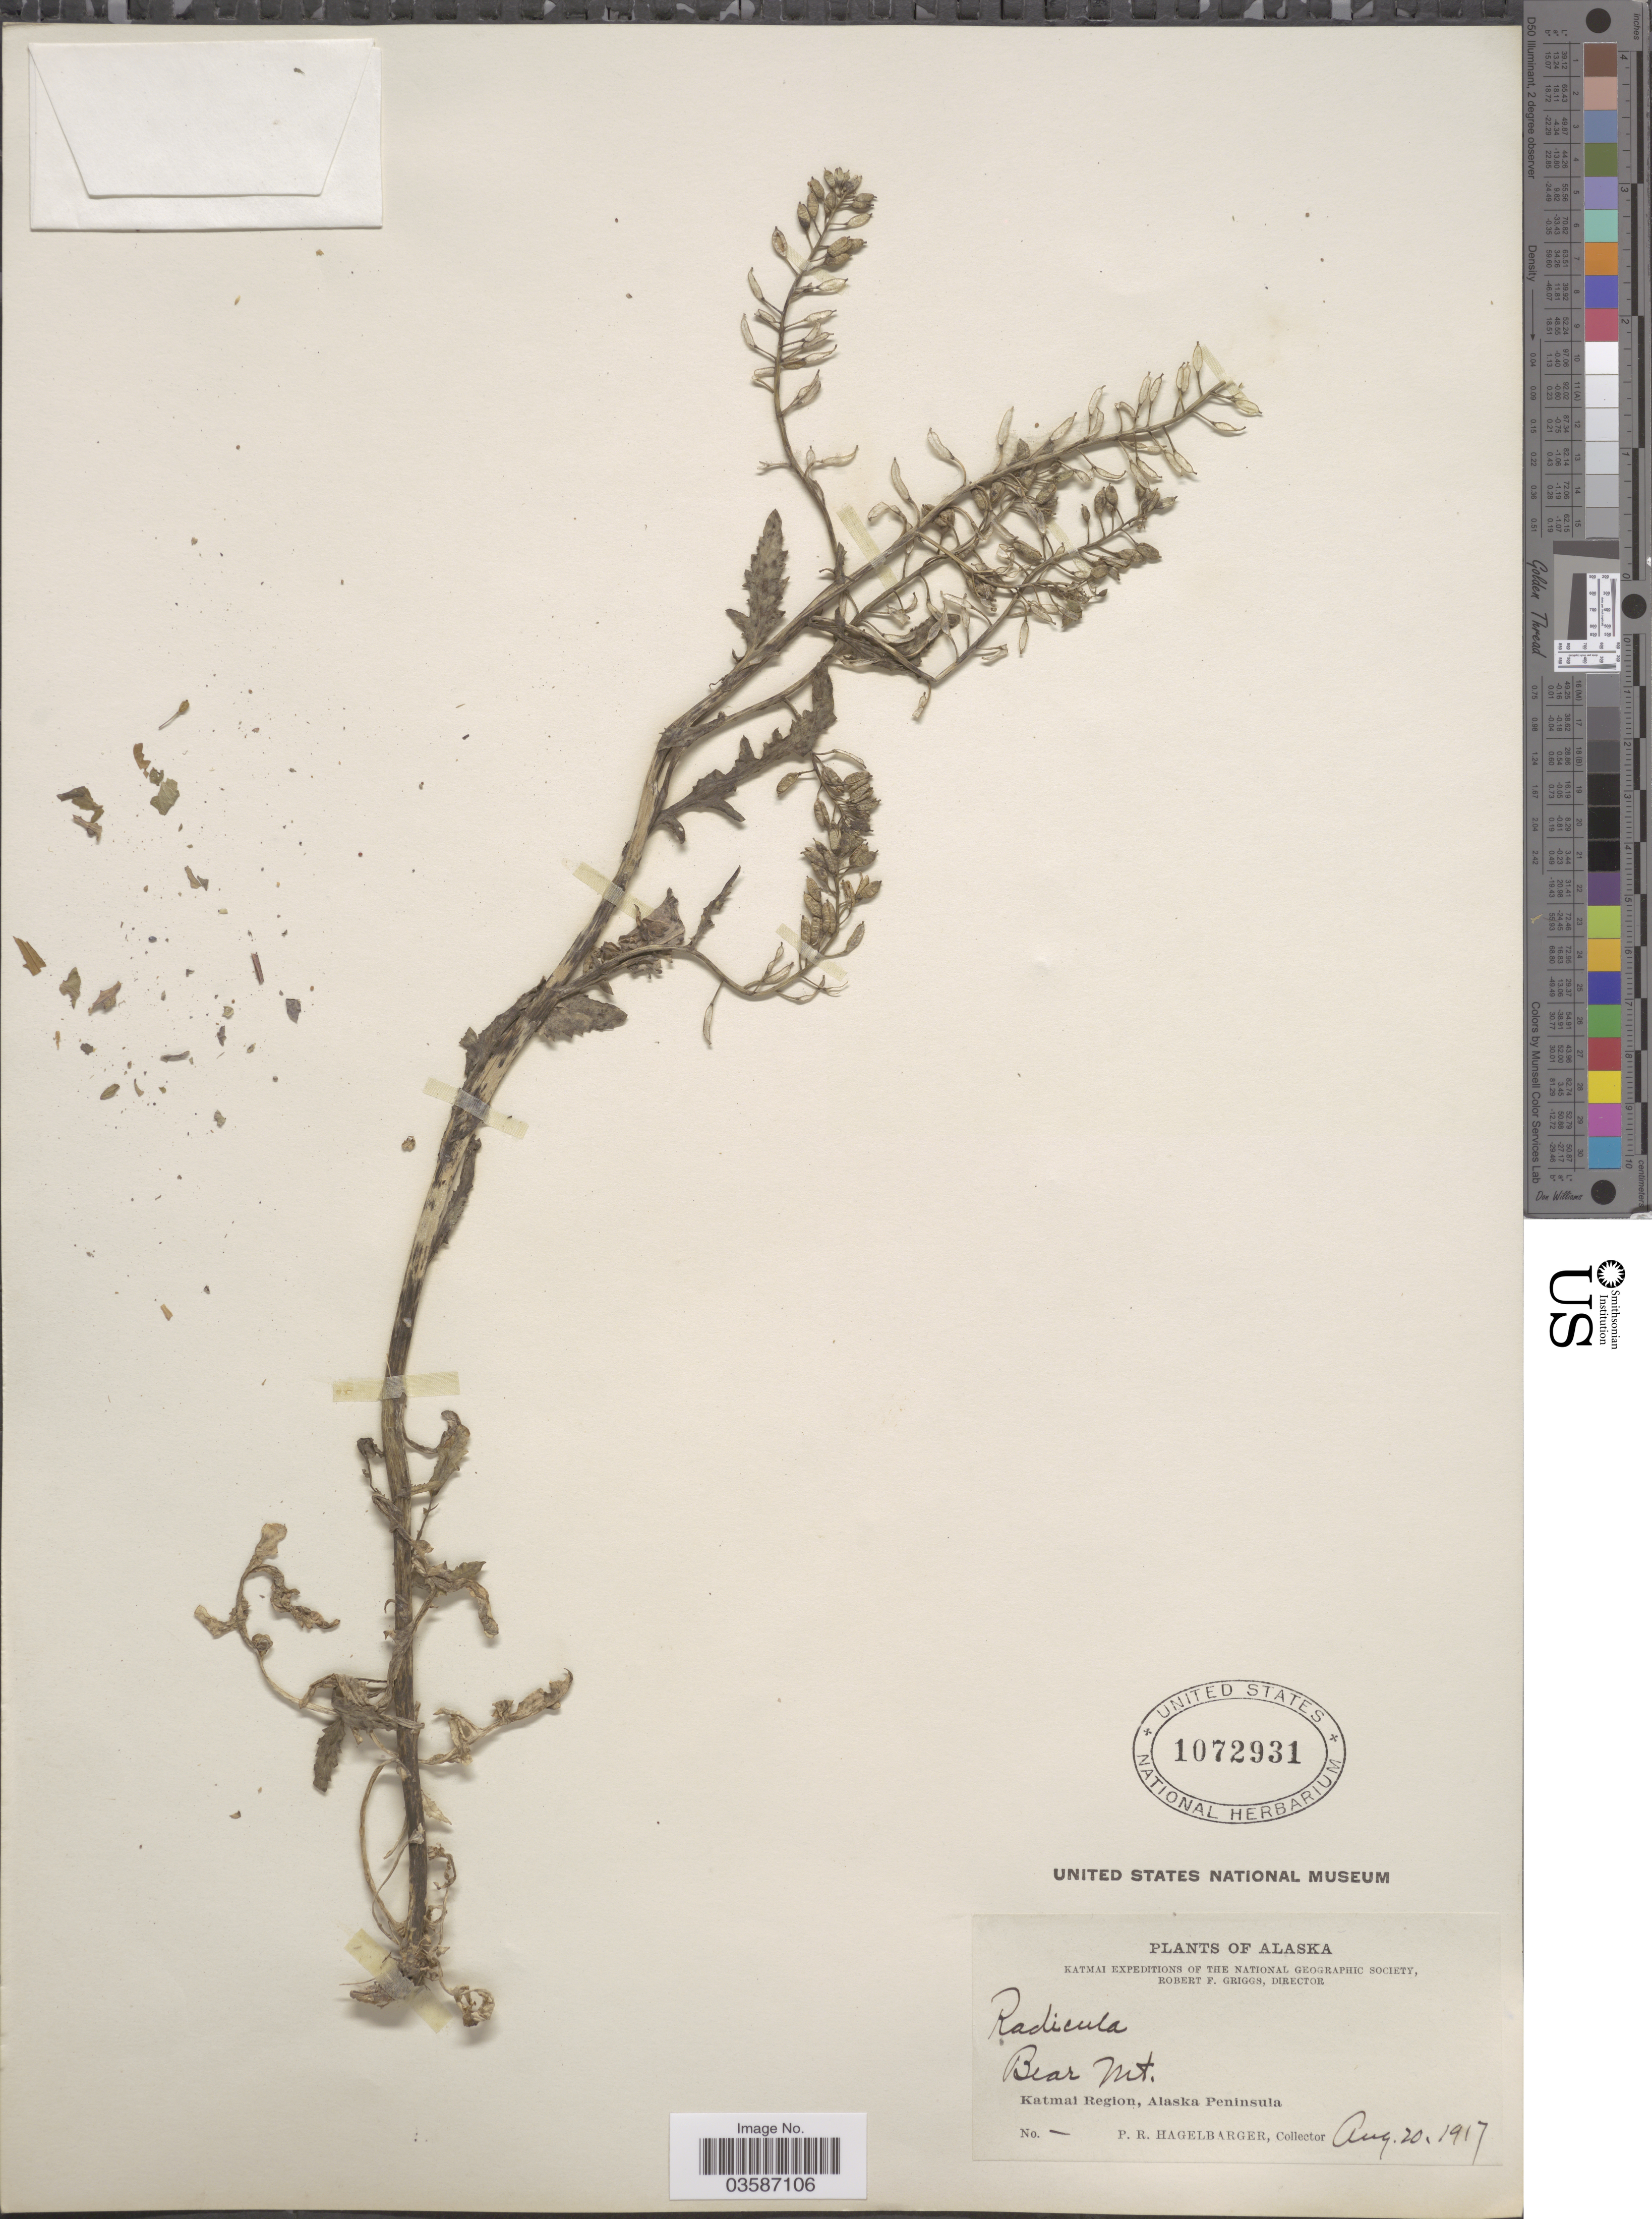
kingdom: Plantae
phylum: Tracheophyta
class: Magnoliopsida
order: Brassicales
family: Brassicaceae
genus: Rorippa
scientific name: Rorippa islandica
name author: (Oeder) Borbás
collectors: P. Hagelbarger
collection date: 1917-08-20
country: United States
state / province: Alaska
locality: Katmai. Bear Mt. Katmai Region, Alaska Peninsula.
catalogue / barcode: US 1072931